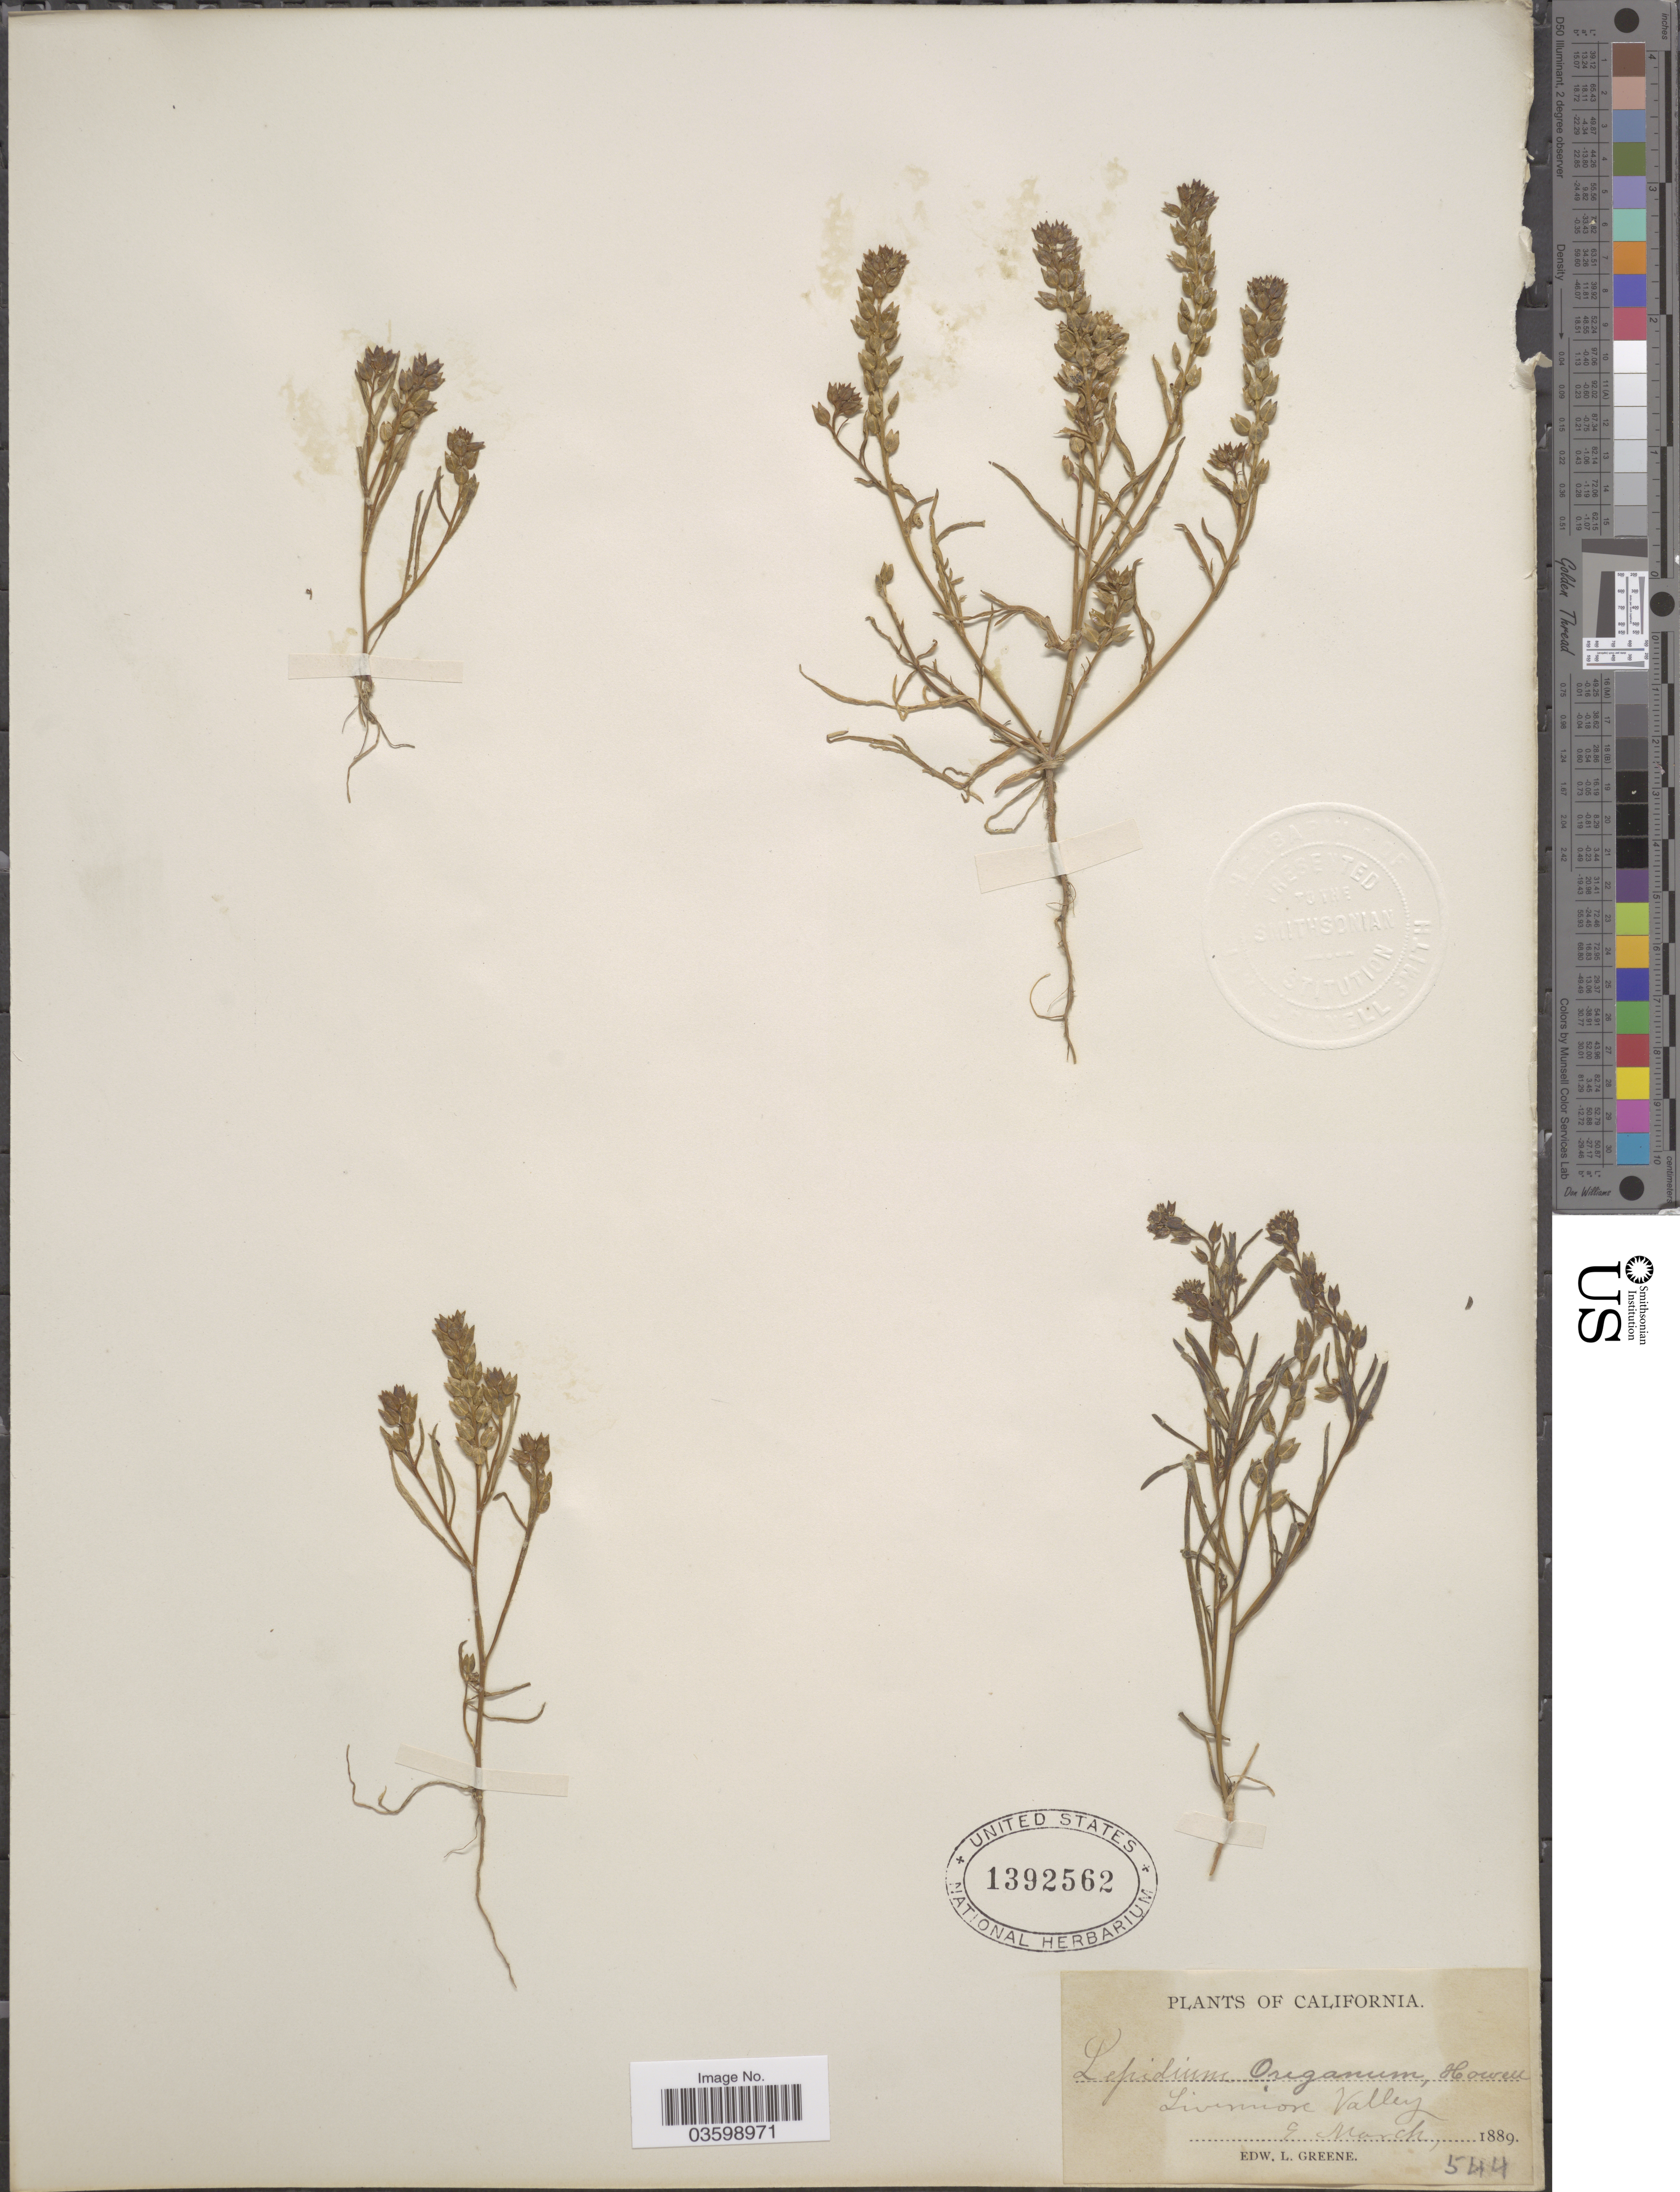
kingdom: Plantae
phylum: Tracheophyta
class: Magnoliopsida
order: Brassicales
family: Brassicaceae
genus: Lepidium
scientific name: Lepidium nitidum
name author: Nutt.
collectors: E. L. Greene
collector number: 544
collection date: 1889-03-09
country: United States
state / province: California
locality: Livermore Valley.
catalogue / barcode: US 1392562